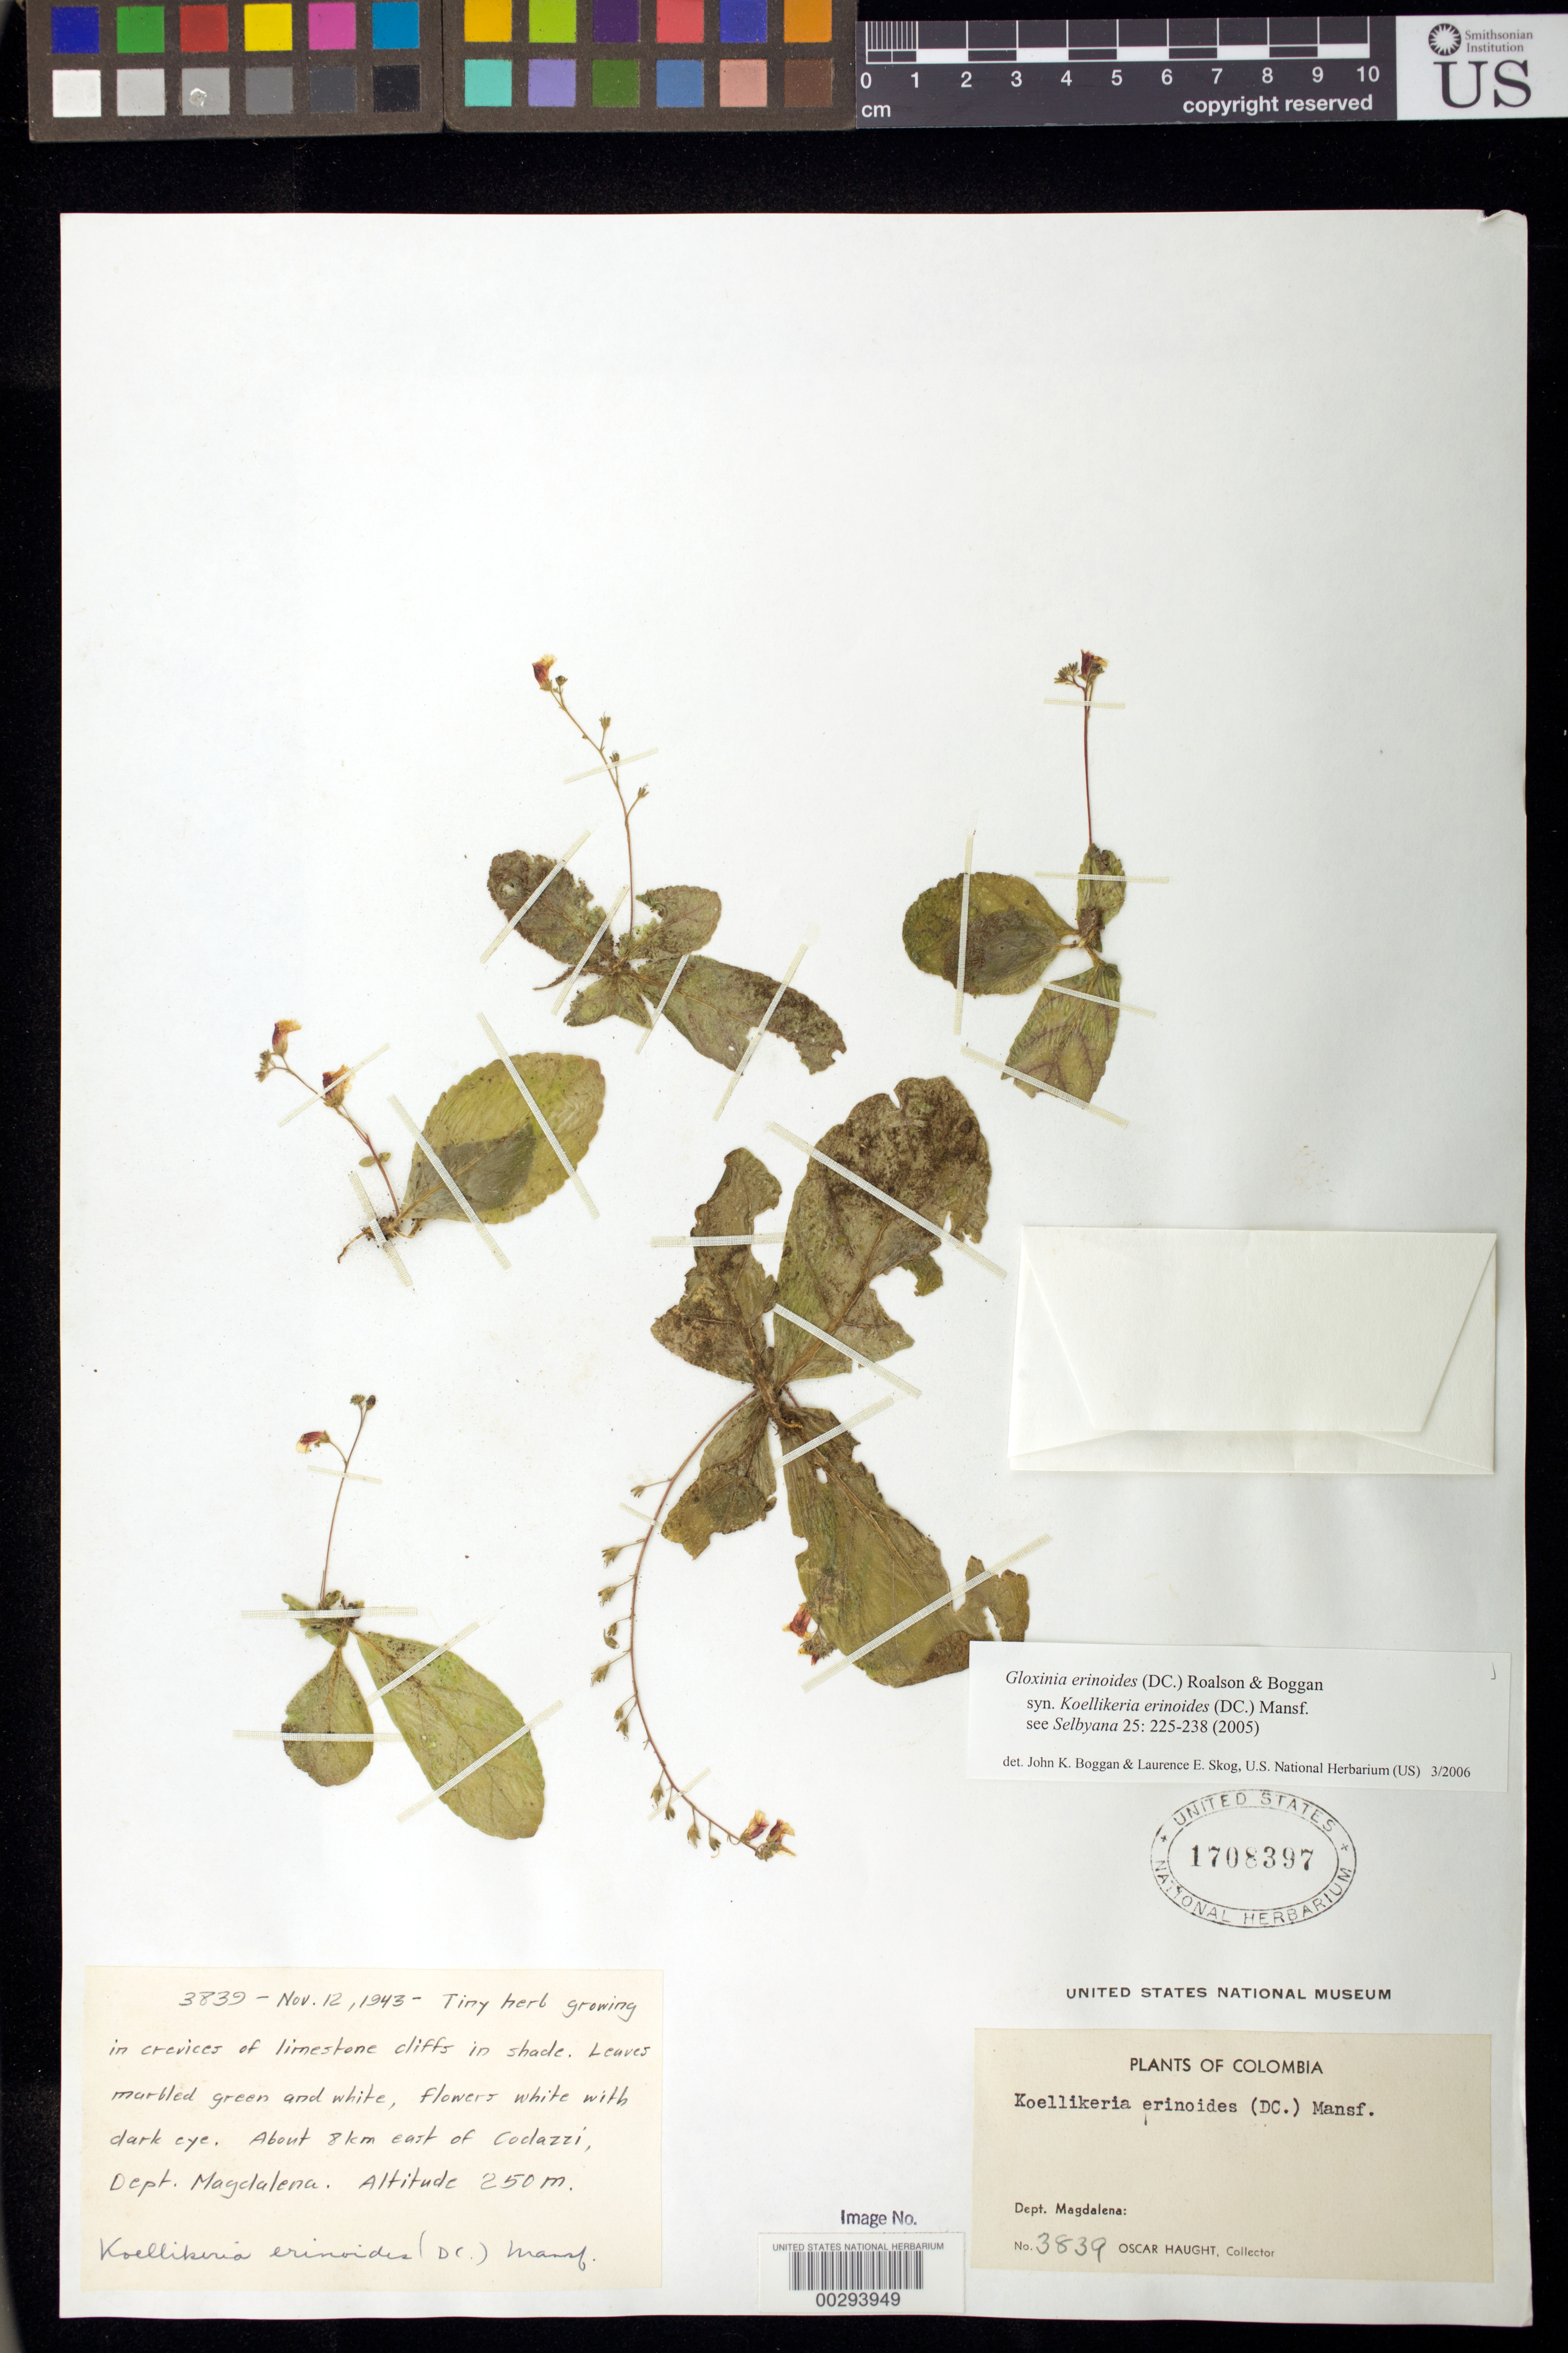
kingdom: Plantae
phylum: Tracheophyta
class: Magnoliopsida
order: Lamiales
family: Gesneriaceae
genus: Gloxinia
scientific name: Gloxinia erinoides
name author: (DC.) Roalson & Boggan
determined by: Boggan, J. K.; Skog, L. E.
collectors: O. L. Haught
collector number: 3839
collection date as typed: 12 Nov 1943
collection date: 1943-11-12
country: Colombia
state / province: Magdalena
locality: About 8 km E of Codazzi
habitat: In crevices of limestone cliffs in shade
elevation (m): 250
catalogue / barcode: US 1708397